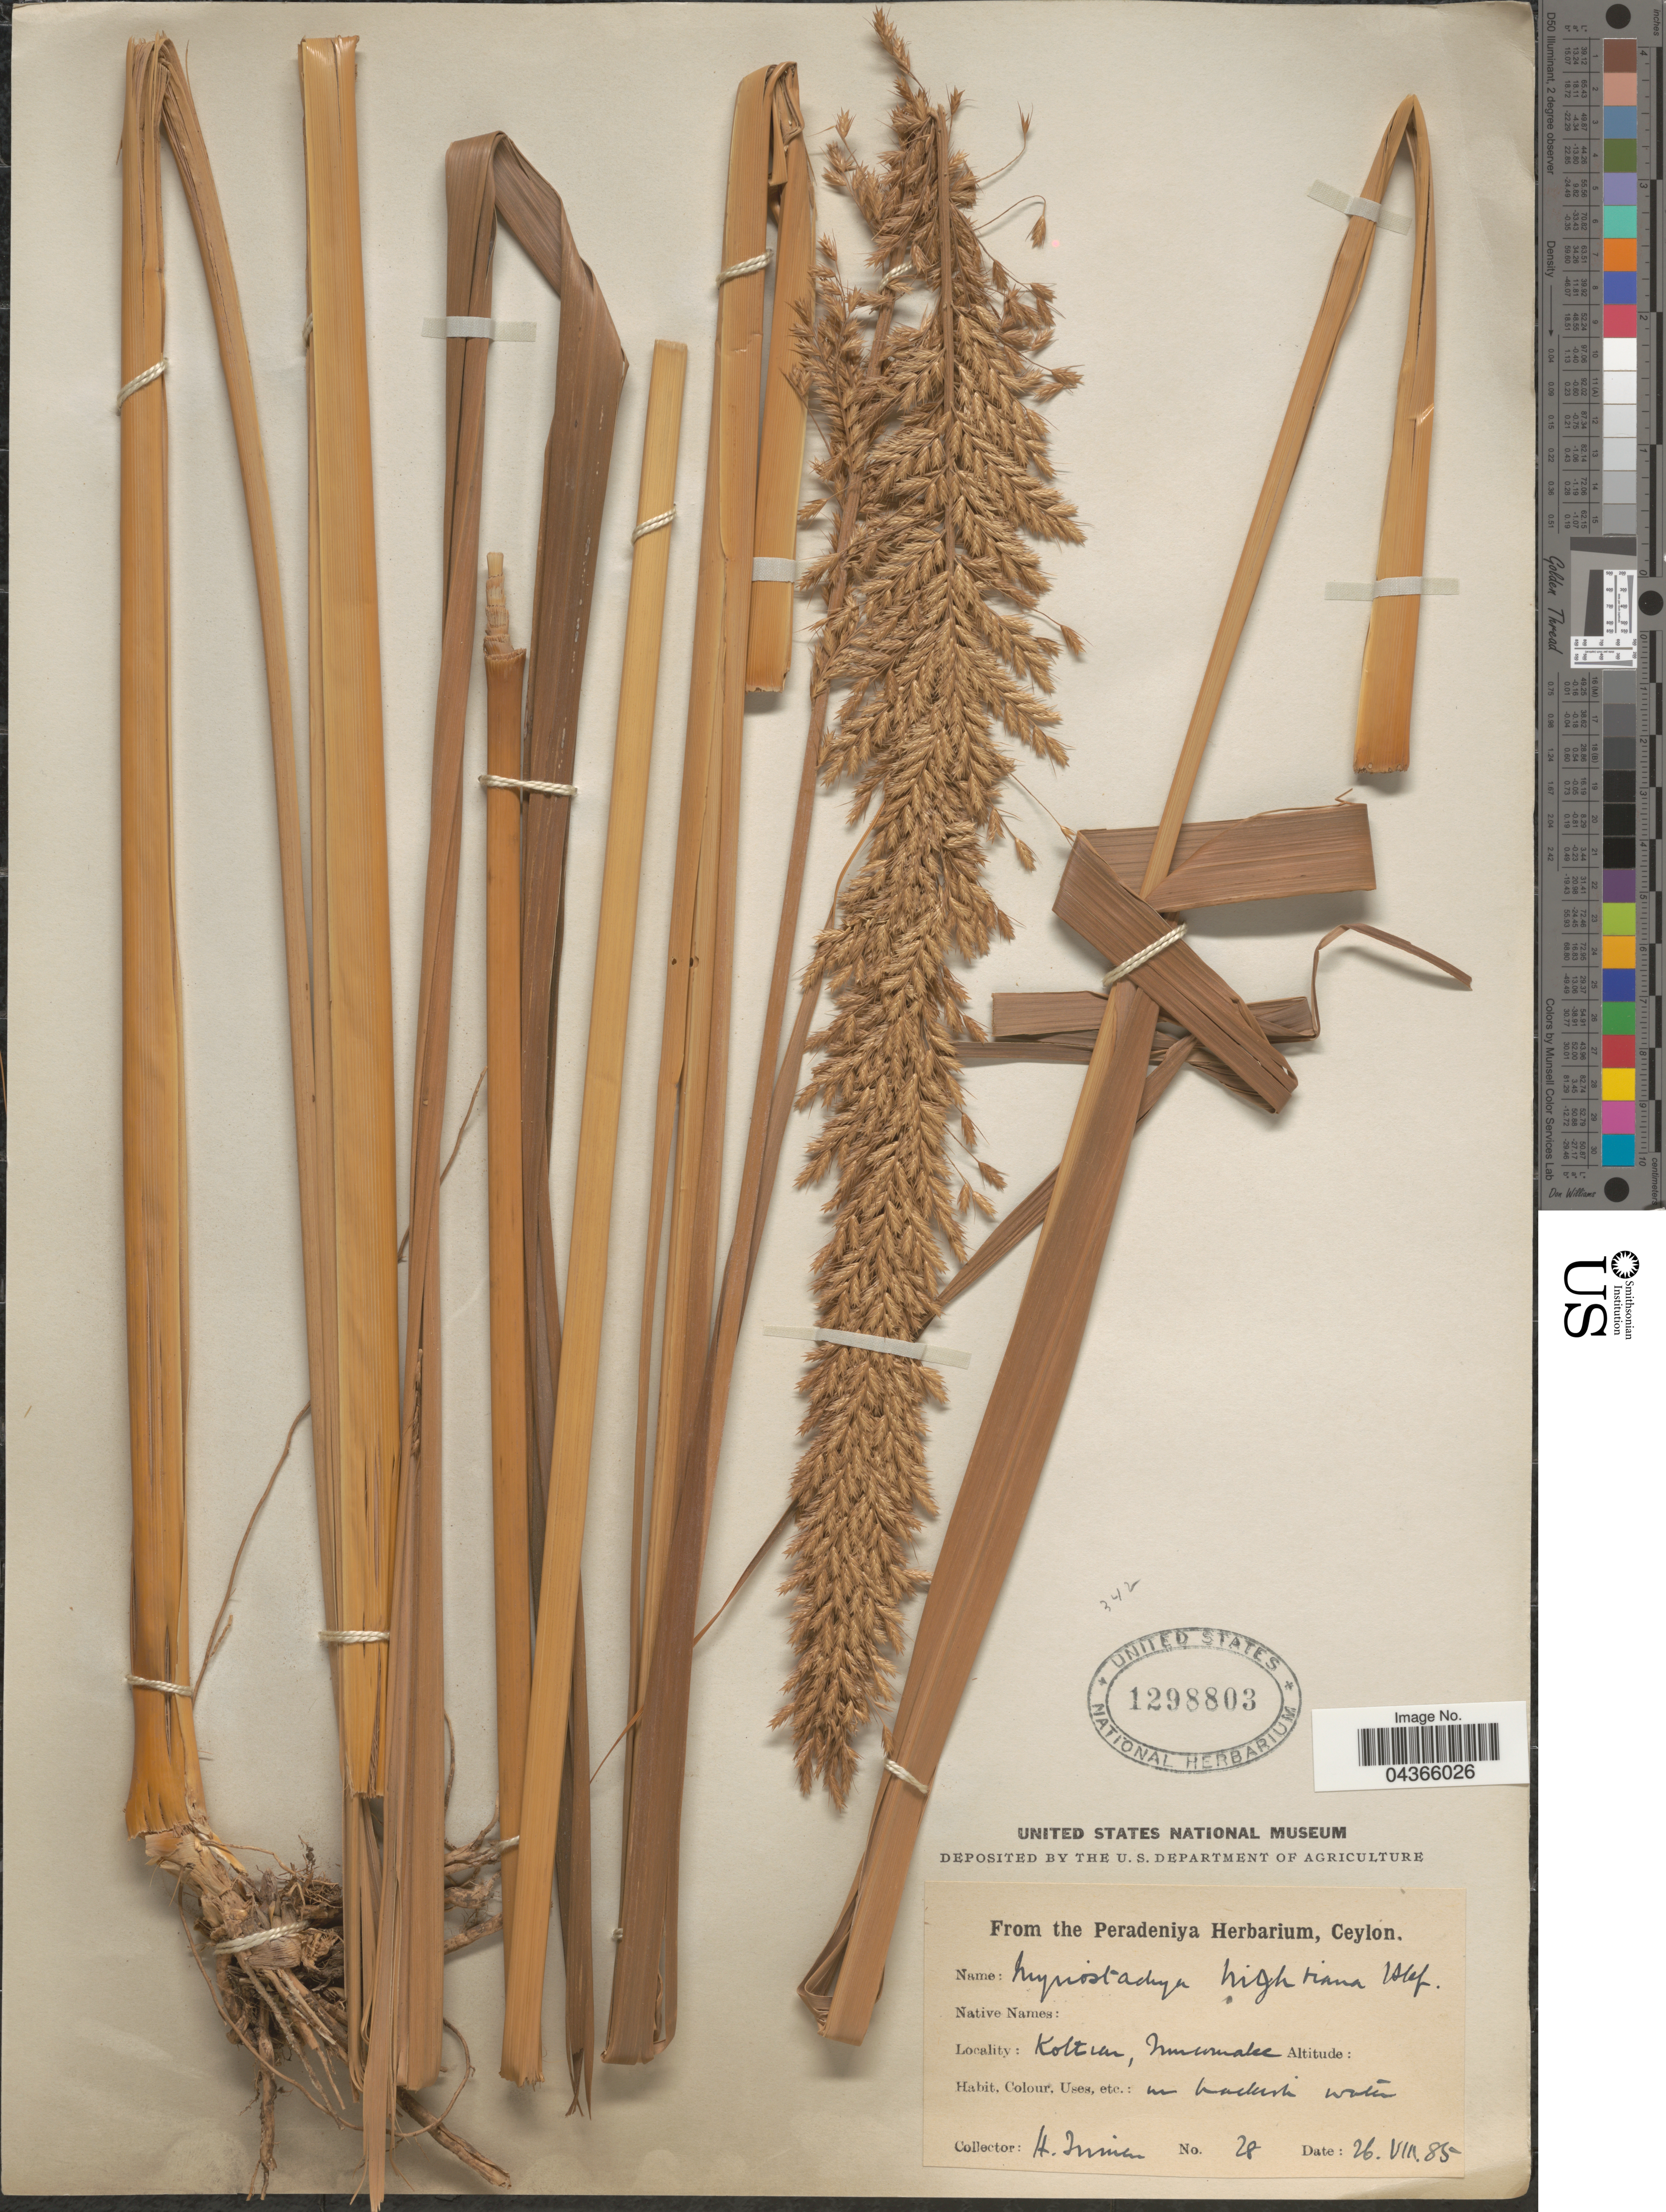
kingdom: Plantae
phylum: Tracheophyta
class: Liliopsida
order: Poales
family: Poaceae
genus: Myriostachya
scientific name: Myriostachya wightiana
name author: (Nees ex Steud.) Hook. f.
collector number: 28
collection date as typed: Transcribed d/m/y: 26/8/85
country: Sri Lanka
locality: Ceylon. Koltikar, Imumalee [interpreted].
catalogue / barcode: US 1298803